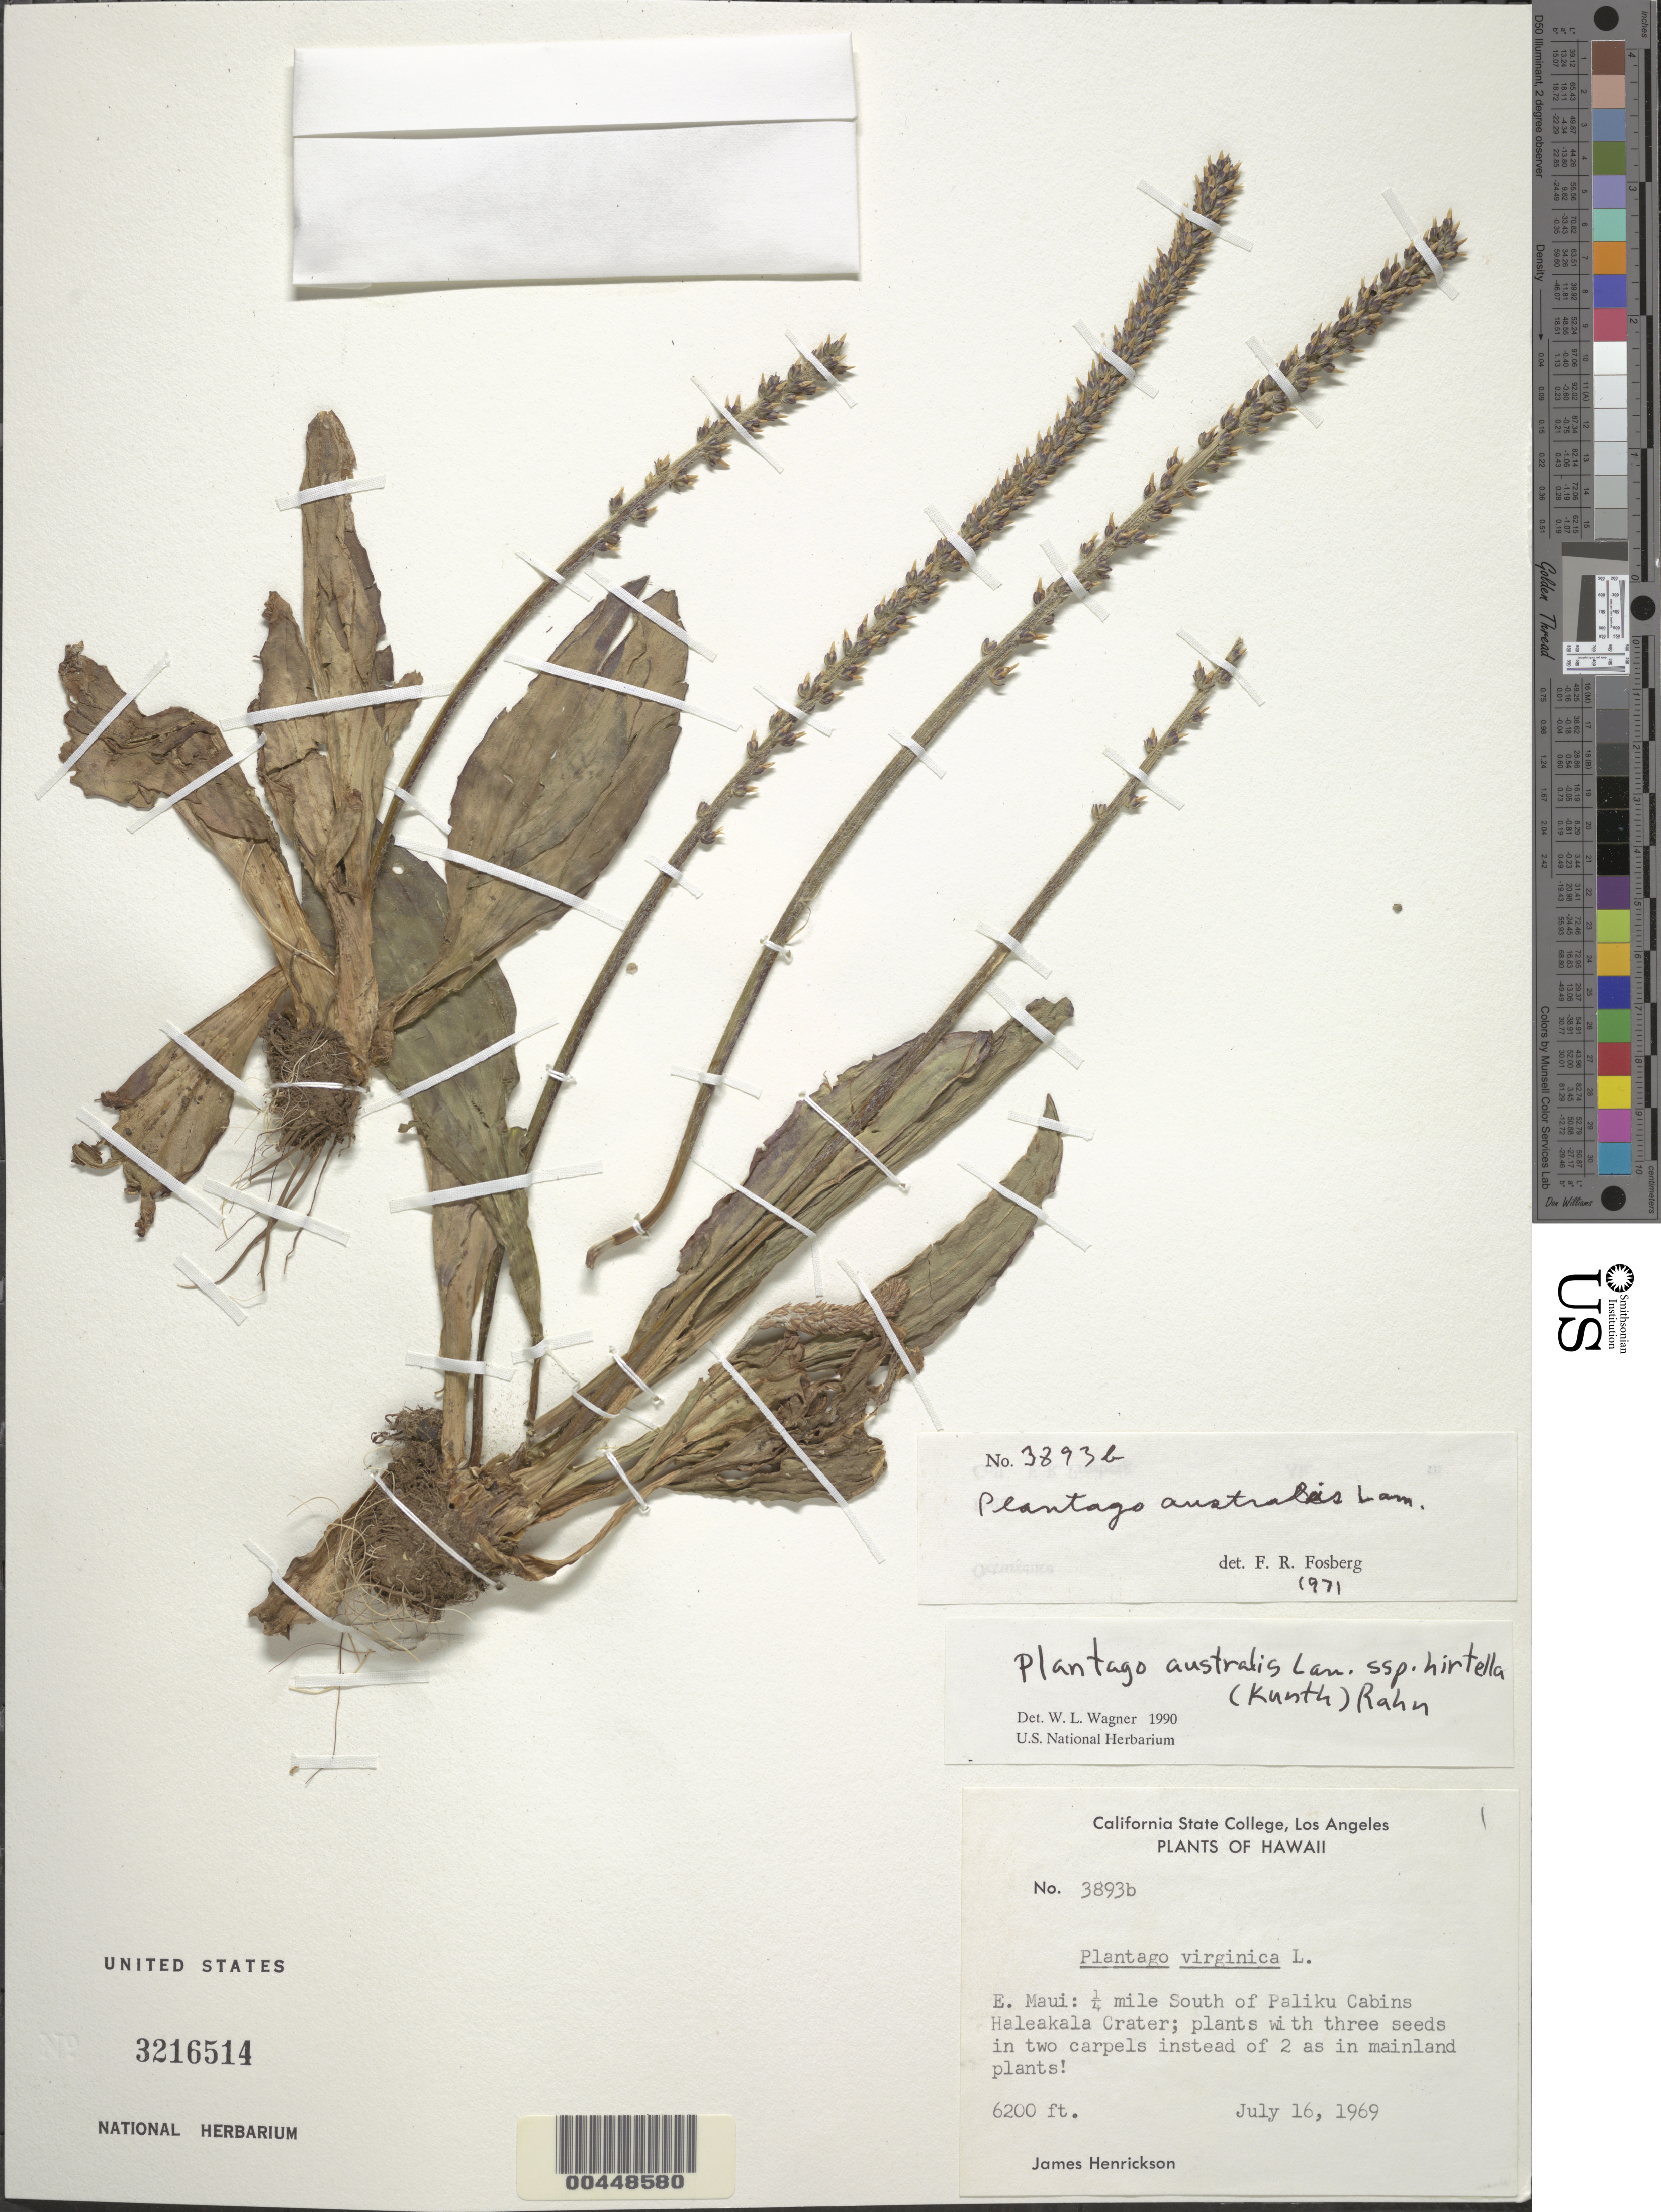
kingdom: Plantae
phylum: Tracheophyta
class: Magnoliopsida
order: Lamiales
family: Plantaginaceae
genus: Plantago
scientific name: Plantago australis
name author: Lam.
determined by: Wagner, W. L., (BOT), Smithsonian Institution - National Museum of Natural History (UNITED STATES)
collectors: J. S. Henrickson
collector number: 3893b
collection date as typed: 16 Jul 1969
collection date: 1969-07-16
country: United States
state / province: Hawaii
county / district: Maui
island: Maui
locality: E Maui, 0.25 mi S of Paliku Cabins, Haleakala Crater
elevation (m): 1890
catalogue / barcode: US 3216514